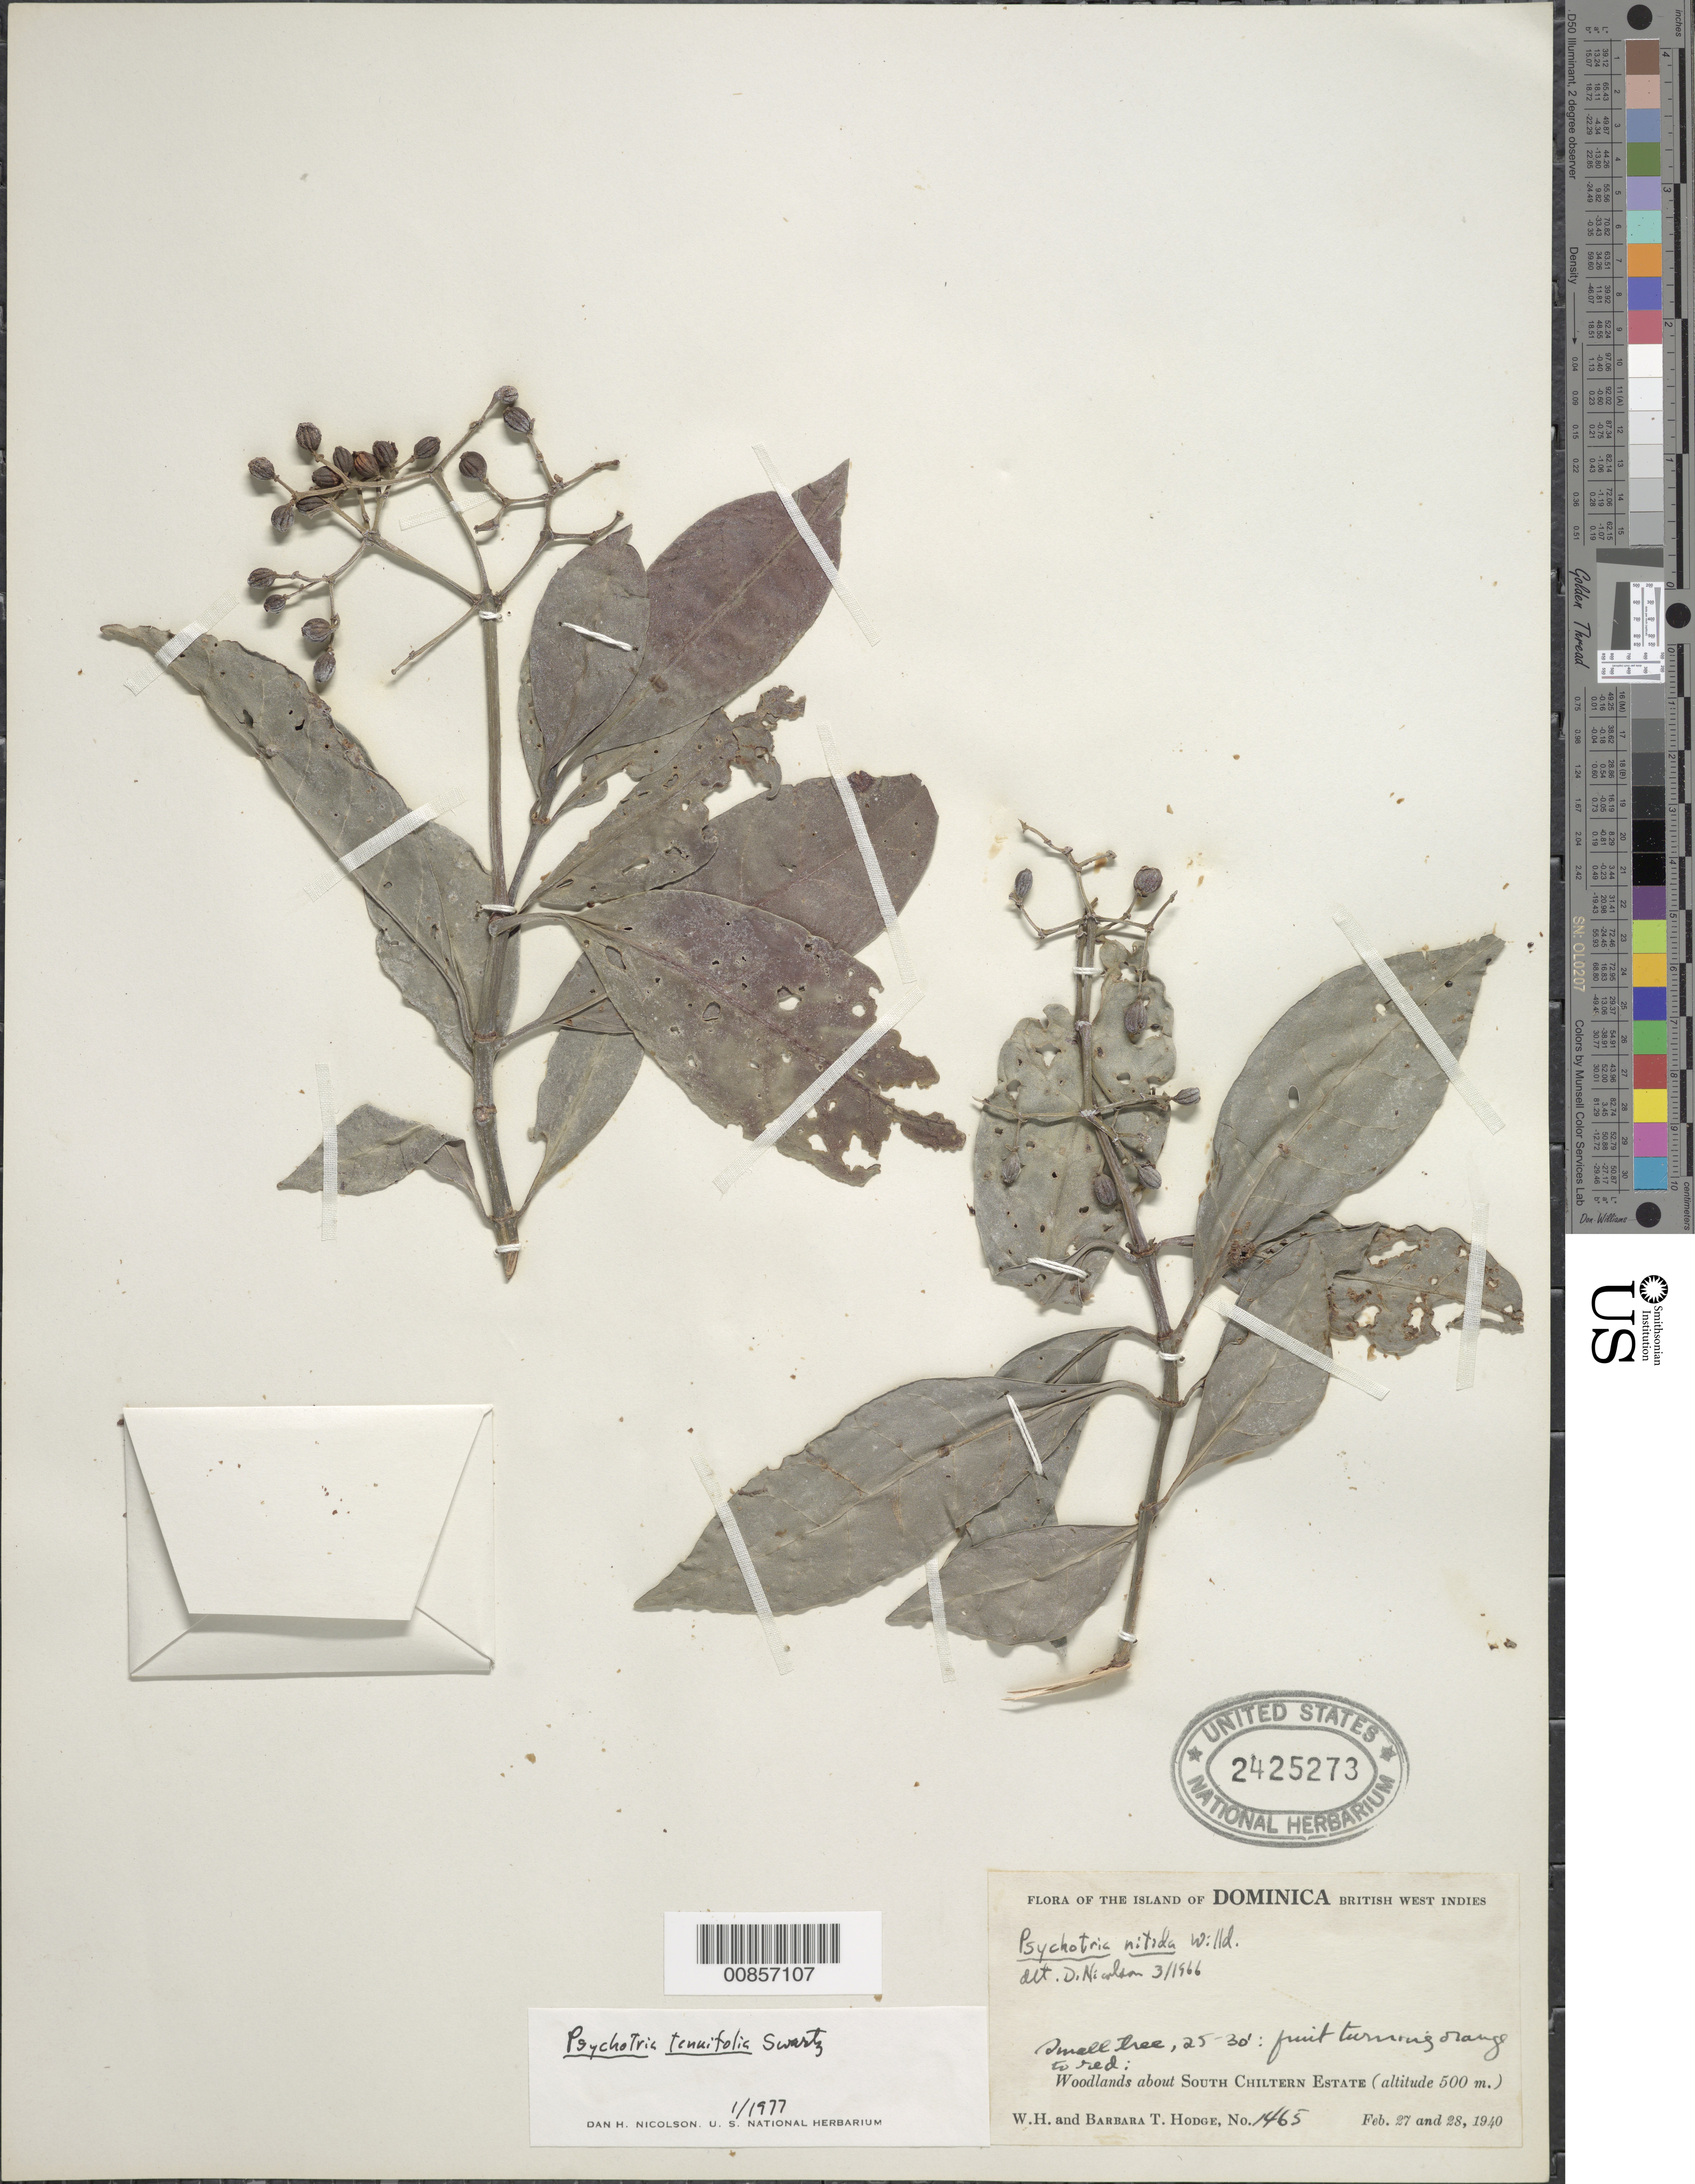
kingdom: Plantae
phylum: Tracheophyta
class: Magnoliopsida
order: Gentianales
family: Rubiaceae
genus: Psychotria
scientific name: Psychotria tenuifolia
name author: Sw.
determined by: Nicolson, Dan H.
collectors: W. Hodge & B. Hodge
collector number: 14656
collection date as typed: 27 Feb 1940 and 28 Feb 1940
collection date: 1940-02-27,1940-02-28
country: Dominica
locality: South Chiltern Estate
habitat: Woodlands about estate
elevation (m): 500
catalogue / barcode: US 2425273